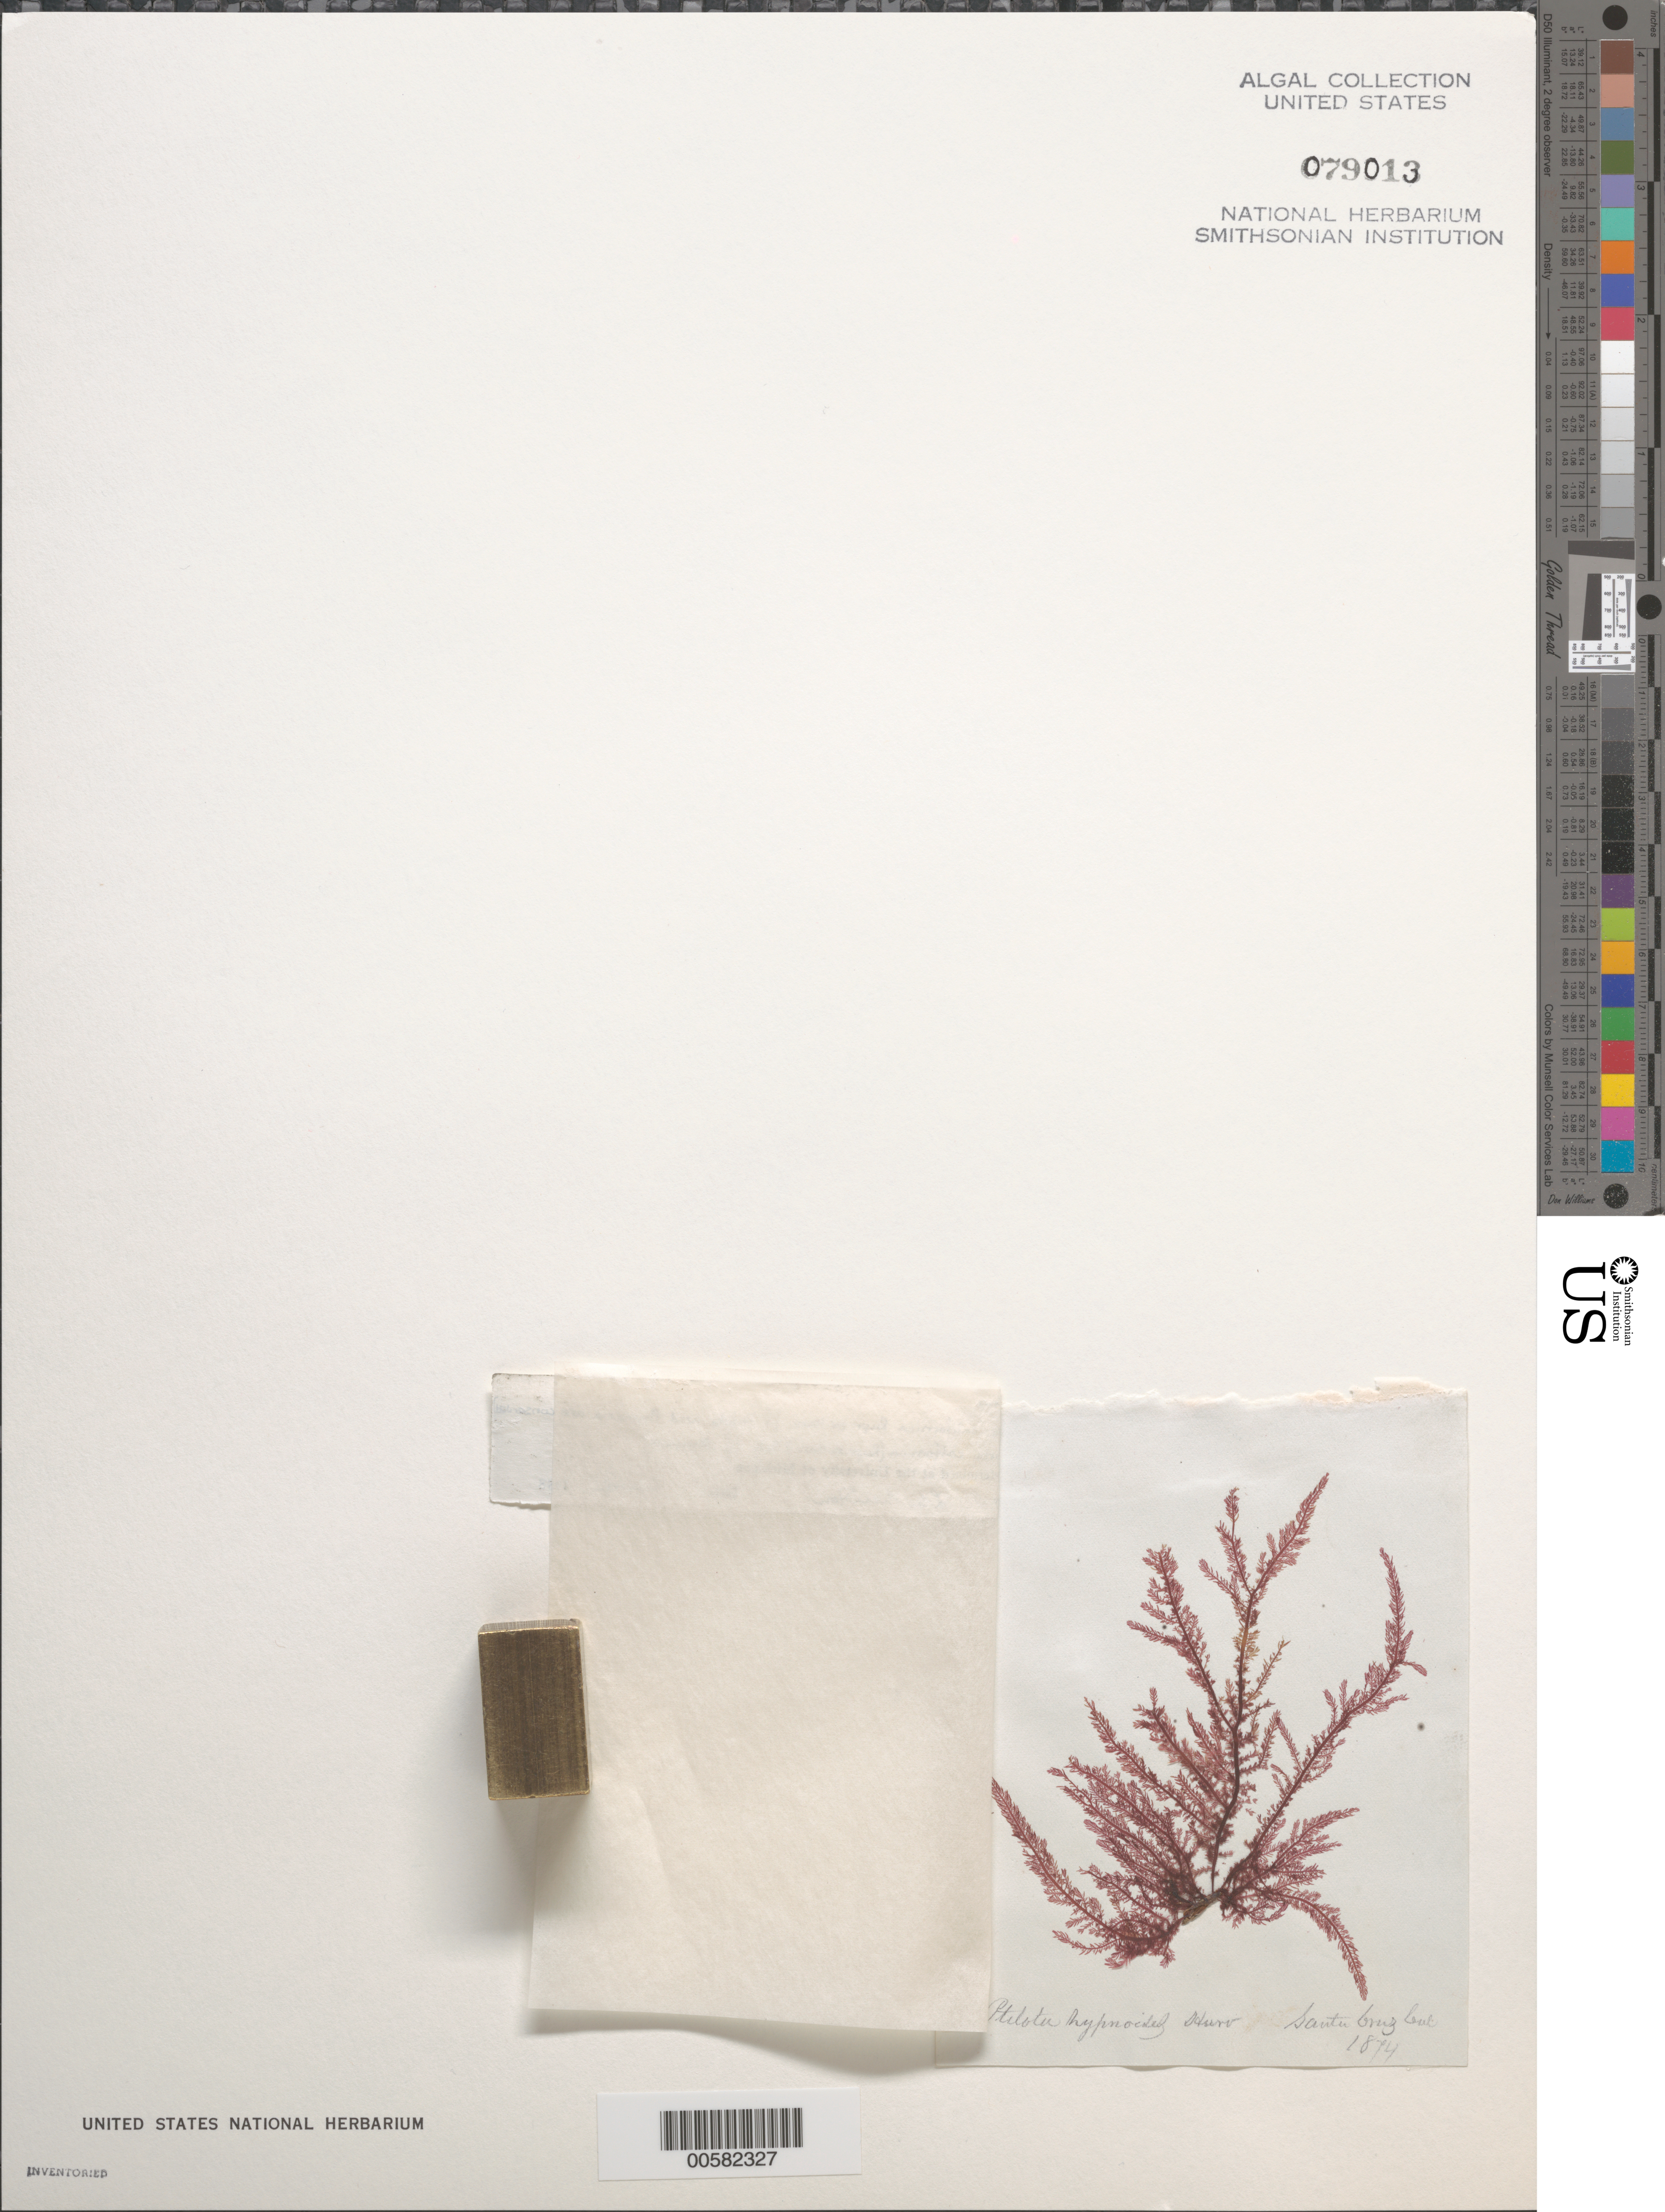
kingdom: Plantae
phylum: Rhodophyta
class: Florideophyceae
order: Ceramiales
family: Wrangeliaceae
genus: Ptilota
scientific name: Ptilota densa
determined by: Algae name updating Project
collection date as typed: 1874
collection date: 1874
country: United States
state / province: California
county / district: Santa Cruz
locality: Santa Cruz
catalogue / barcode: US 79013